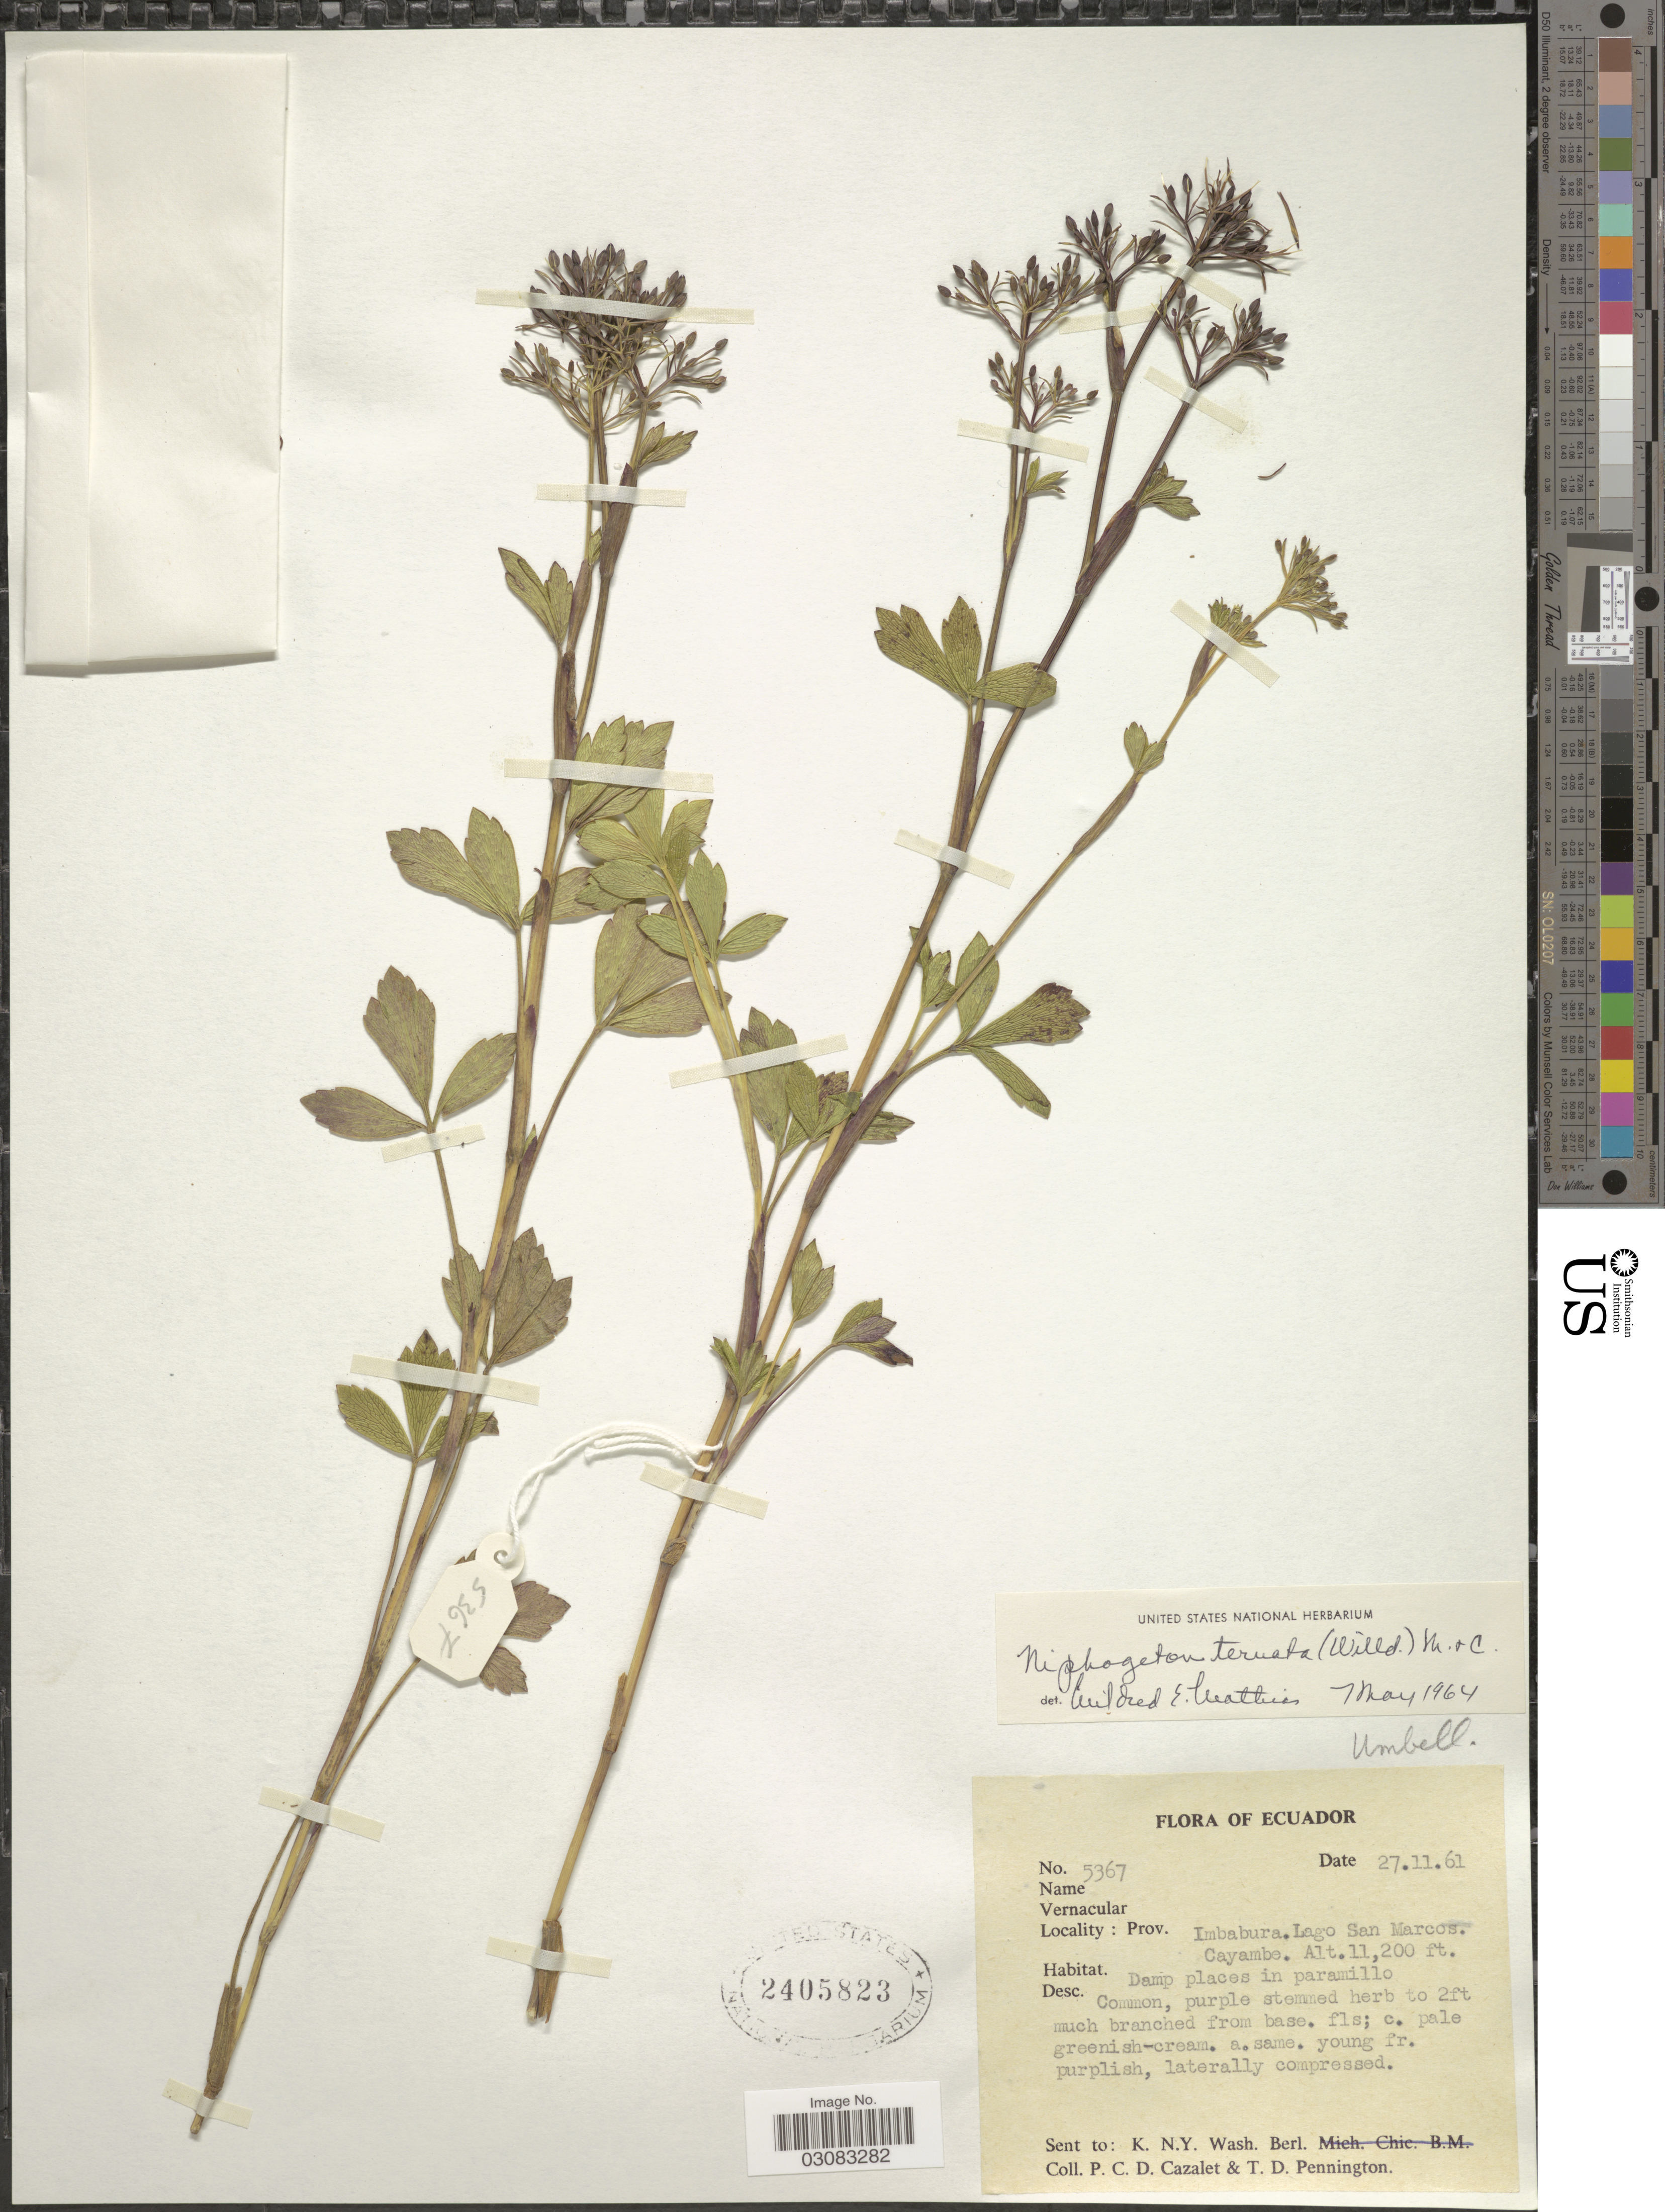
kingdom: Plantae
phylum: Tracheophyta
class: Magnoliopsida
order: Apiales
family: Apiaceae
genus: Niphogeton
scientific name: Niphogeton ternata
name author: (Willd. ex Schltr.) Mathias & Constance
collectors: P. C. D. Cazalet & T. D. Pennington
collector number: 5367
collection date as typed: Transcribed d/m/y: 27/11/61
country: Ecuador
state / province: Imbabura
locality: Lago San Marcos. Cayambe.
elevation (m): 3414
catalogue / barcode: US 2405823